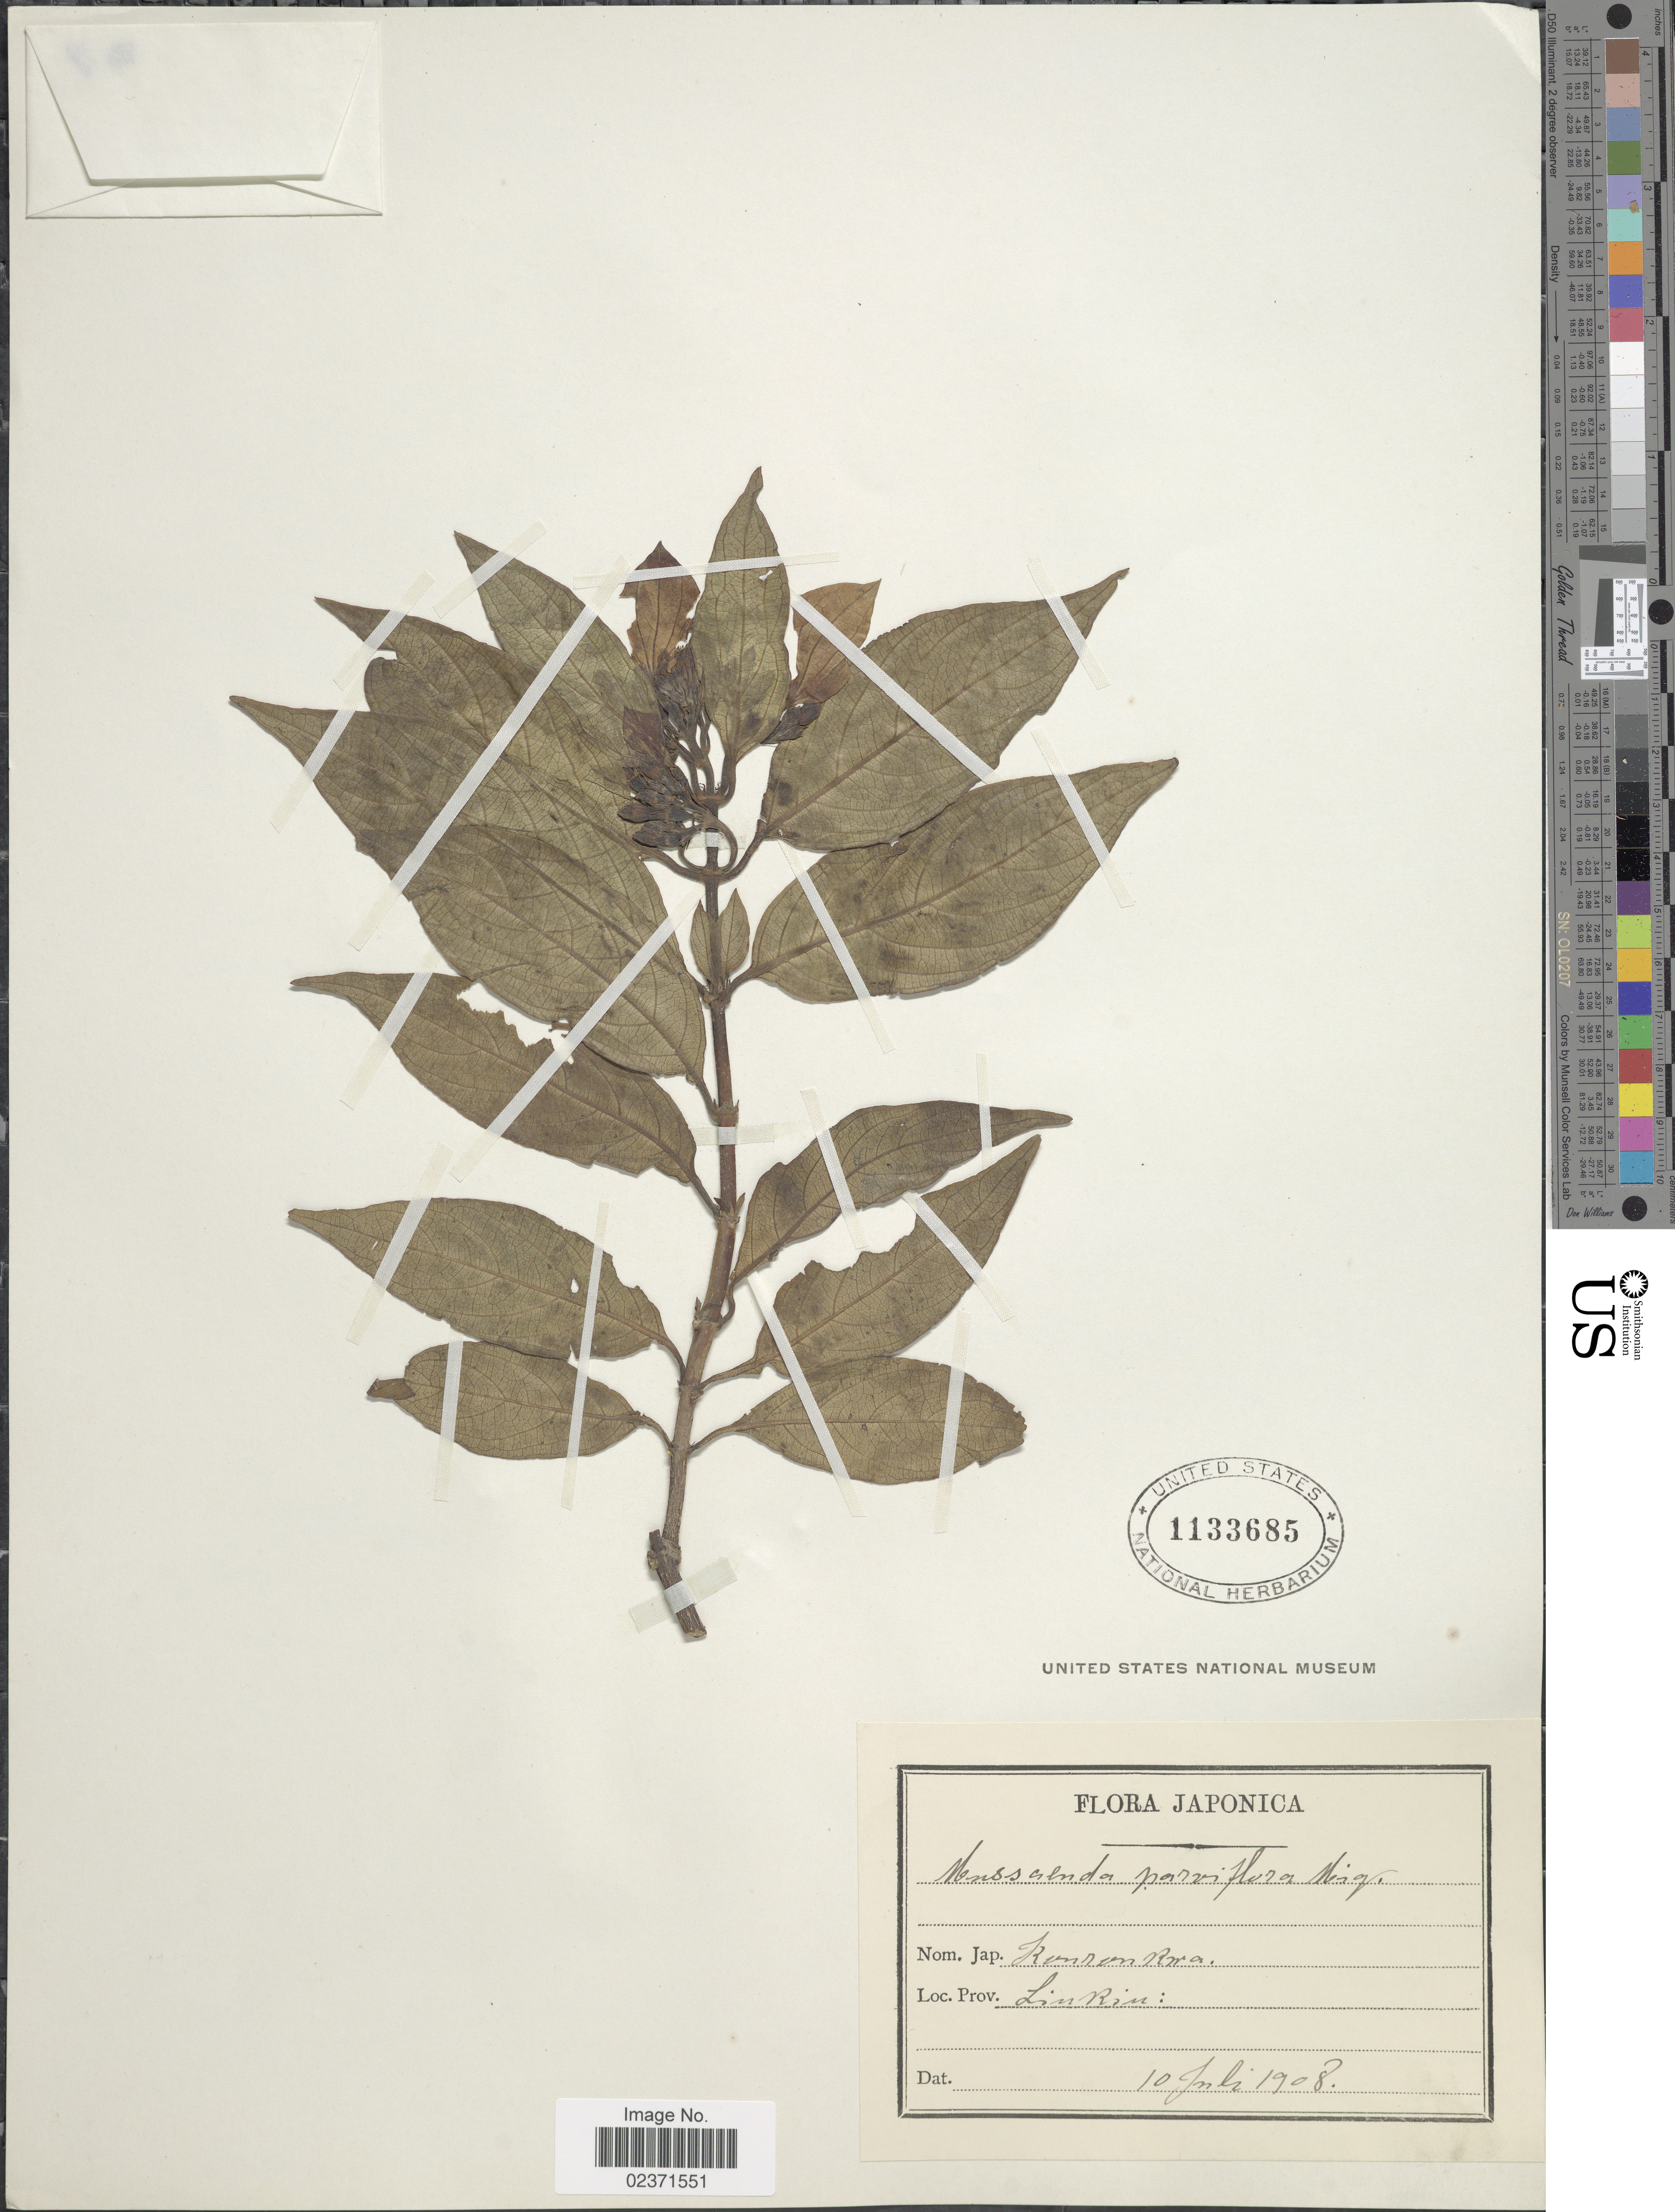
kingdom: Plantae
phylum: Tracheophyta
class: Magnoliopsida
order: Gentianales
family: Rubiaceae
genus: Mussaenda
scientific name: Mussaenda parviflora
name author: Miq.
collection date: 1908-07-10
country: Japan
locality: Japonica. Liu Riu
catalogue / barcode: US 1133685